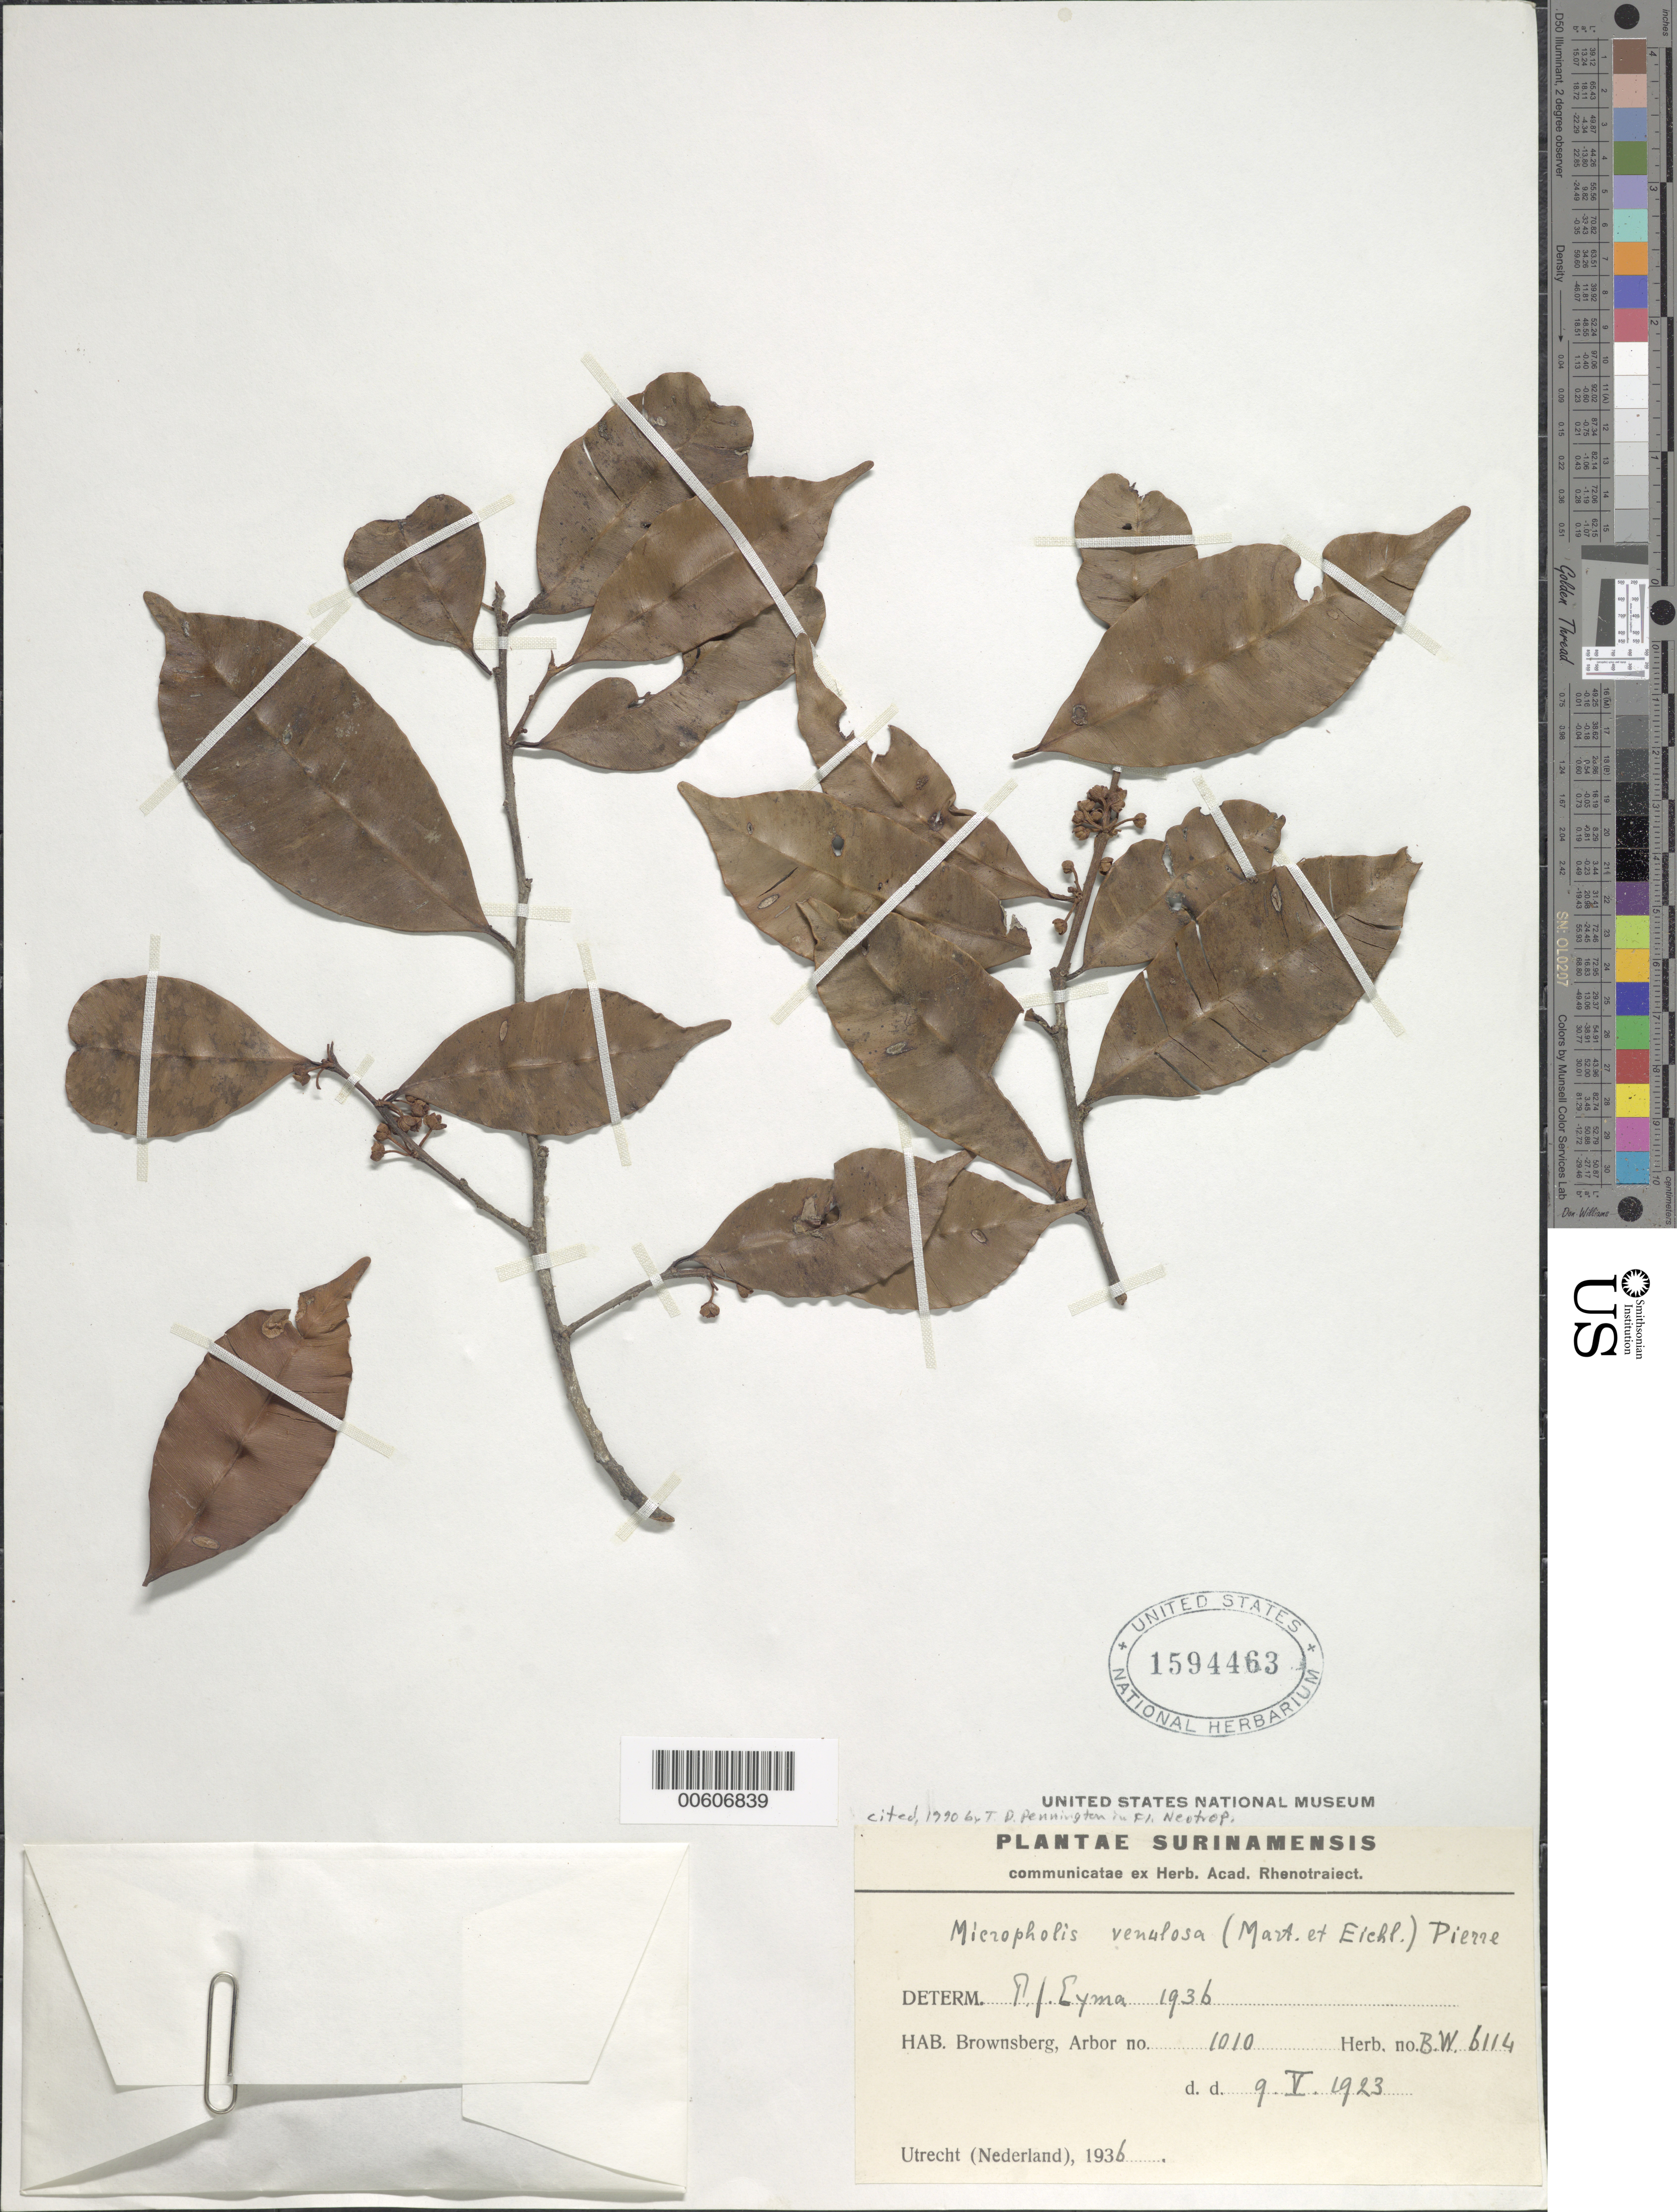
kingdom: Plantae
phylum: Tracheophyta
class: Magnoliopsida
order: Ericales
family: Sapotaceae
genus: Micropholis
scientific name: Micropholis venulosa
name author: (Mart. & Eichler) Pierre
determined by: Pennington, T. D., (K)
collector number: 6114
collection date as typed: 9-May-23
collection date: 1923-05-09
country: Suriname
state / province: Brokopondo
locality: Brownsberg, Forest Reserve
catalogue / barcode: US 1594463